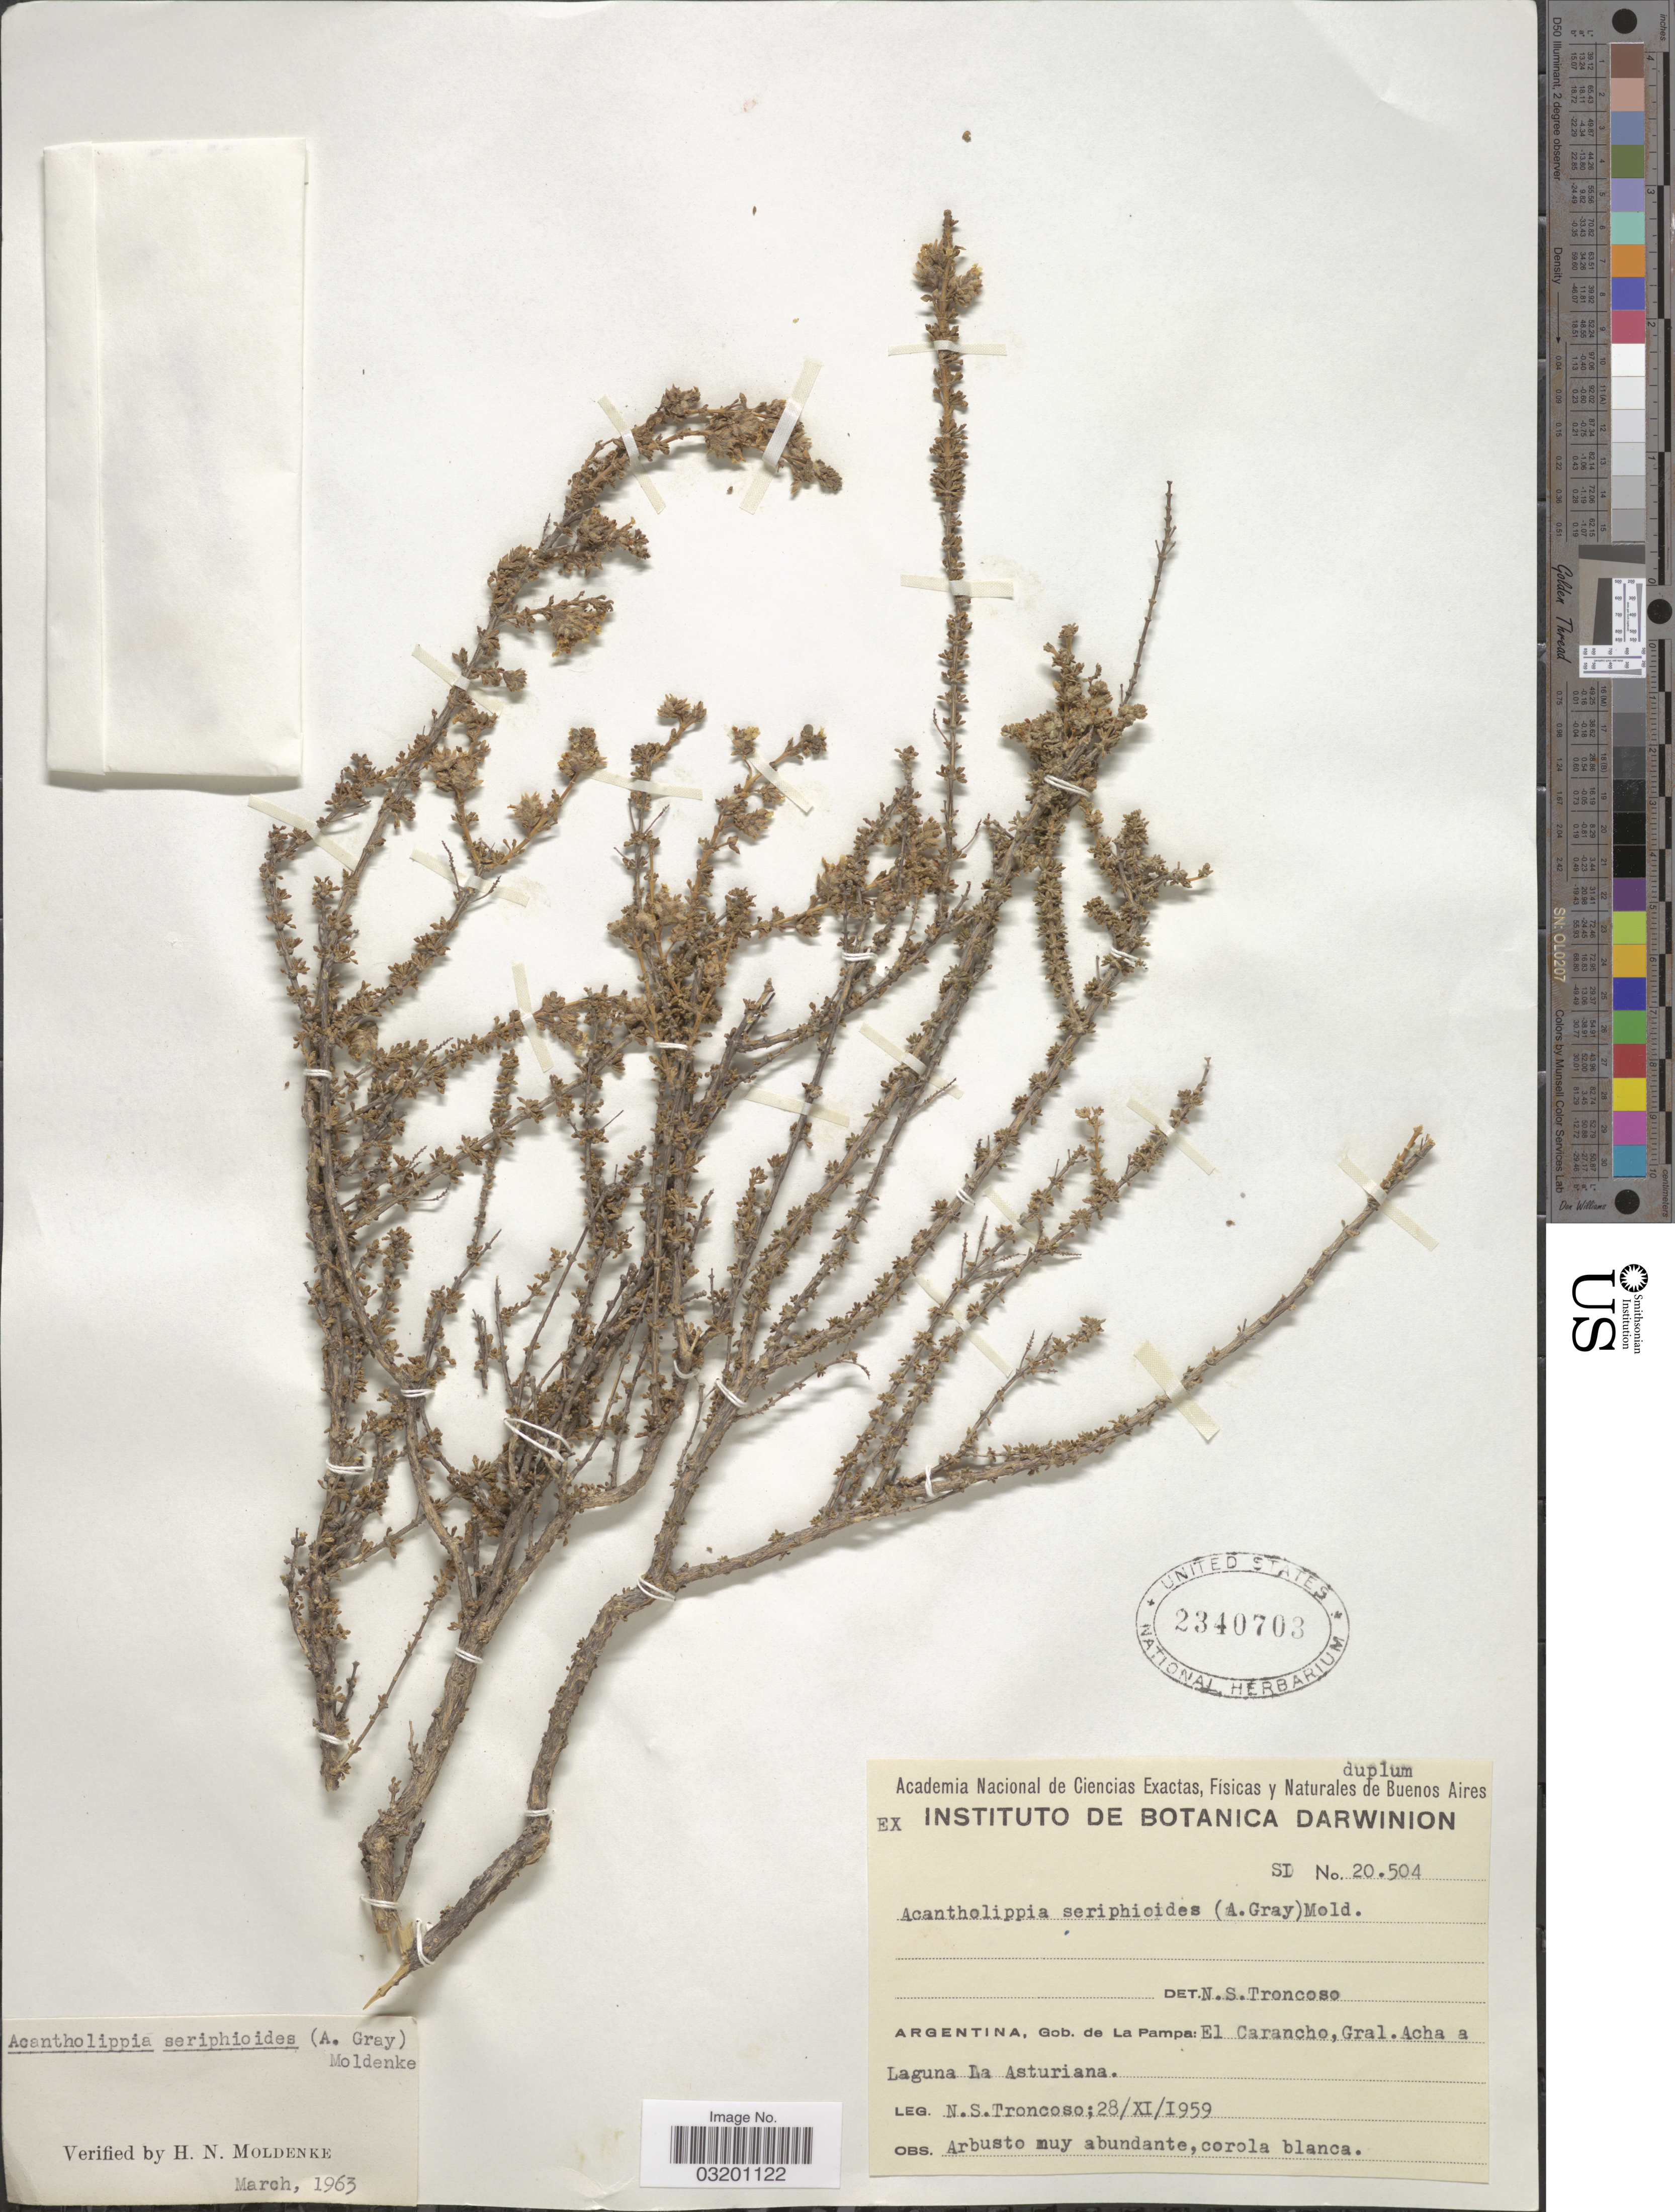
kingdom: Plantae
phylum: Tracheophyta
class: Magnoliopsida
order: Lamiales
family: Verbenaceae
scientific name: Acantholippa seriphioides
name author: (A. Gray) Moldenke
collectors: N. Troncoso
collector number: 20504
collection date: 1959-11-28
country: Argentina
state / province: La Pampa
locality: Gob. de La Pampa. El Carancho, Gral. Acha a Laguna La Asturiana.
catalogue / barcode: US 2340703